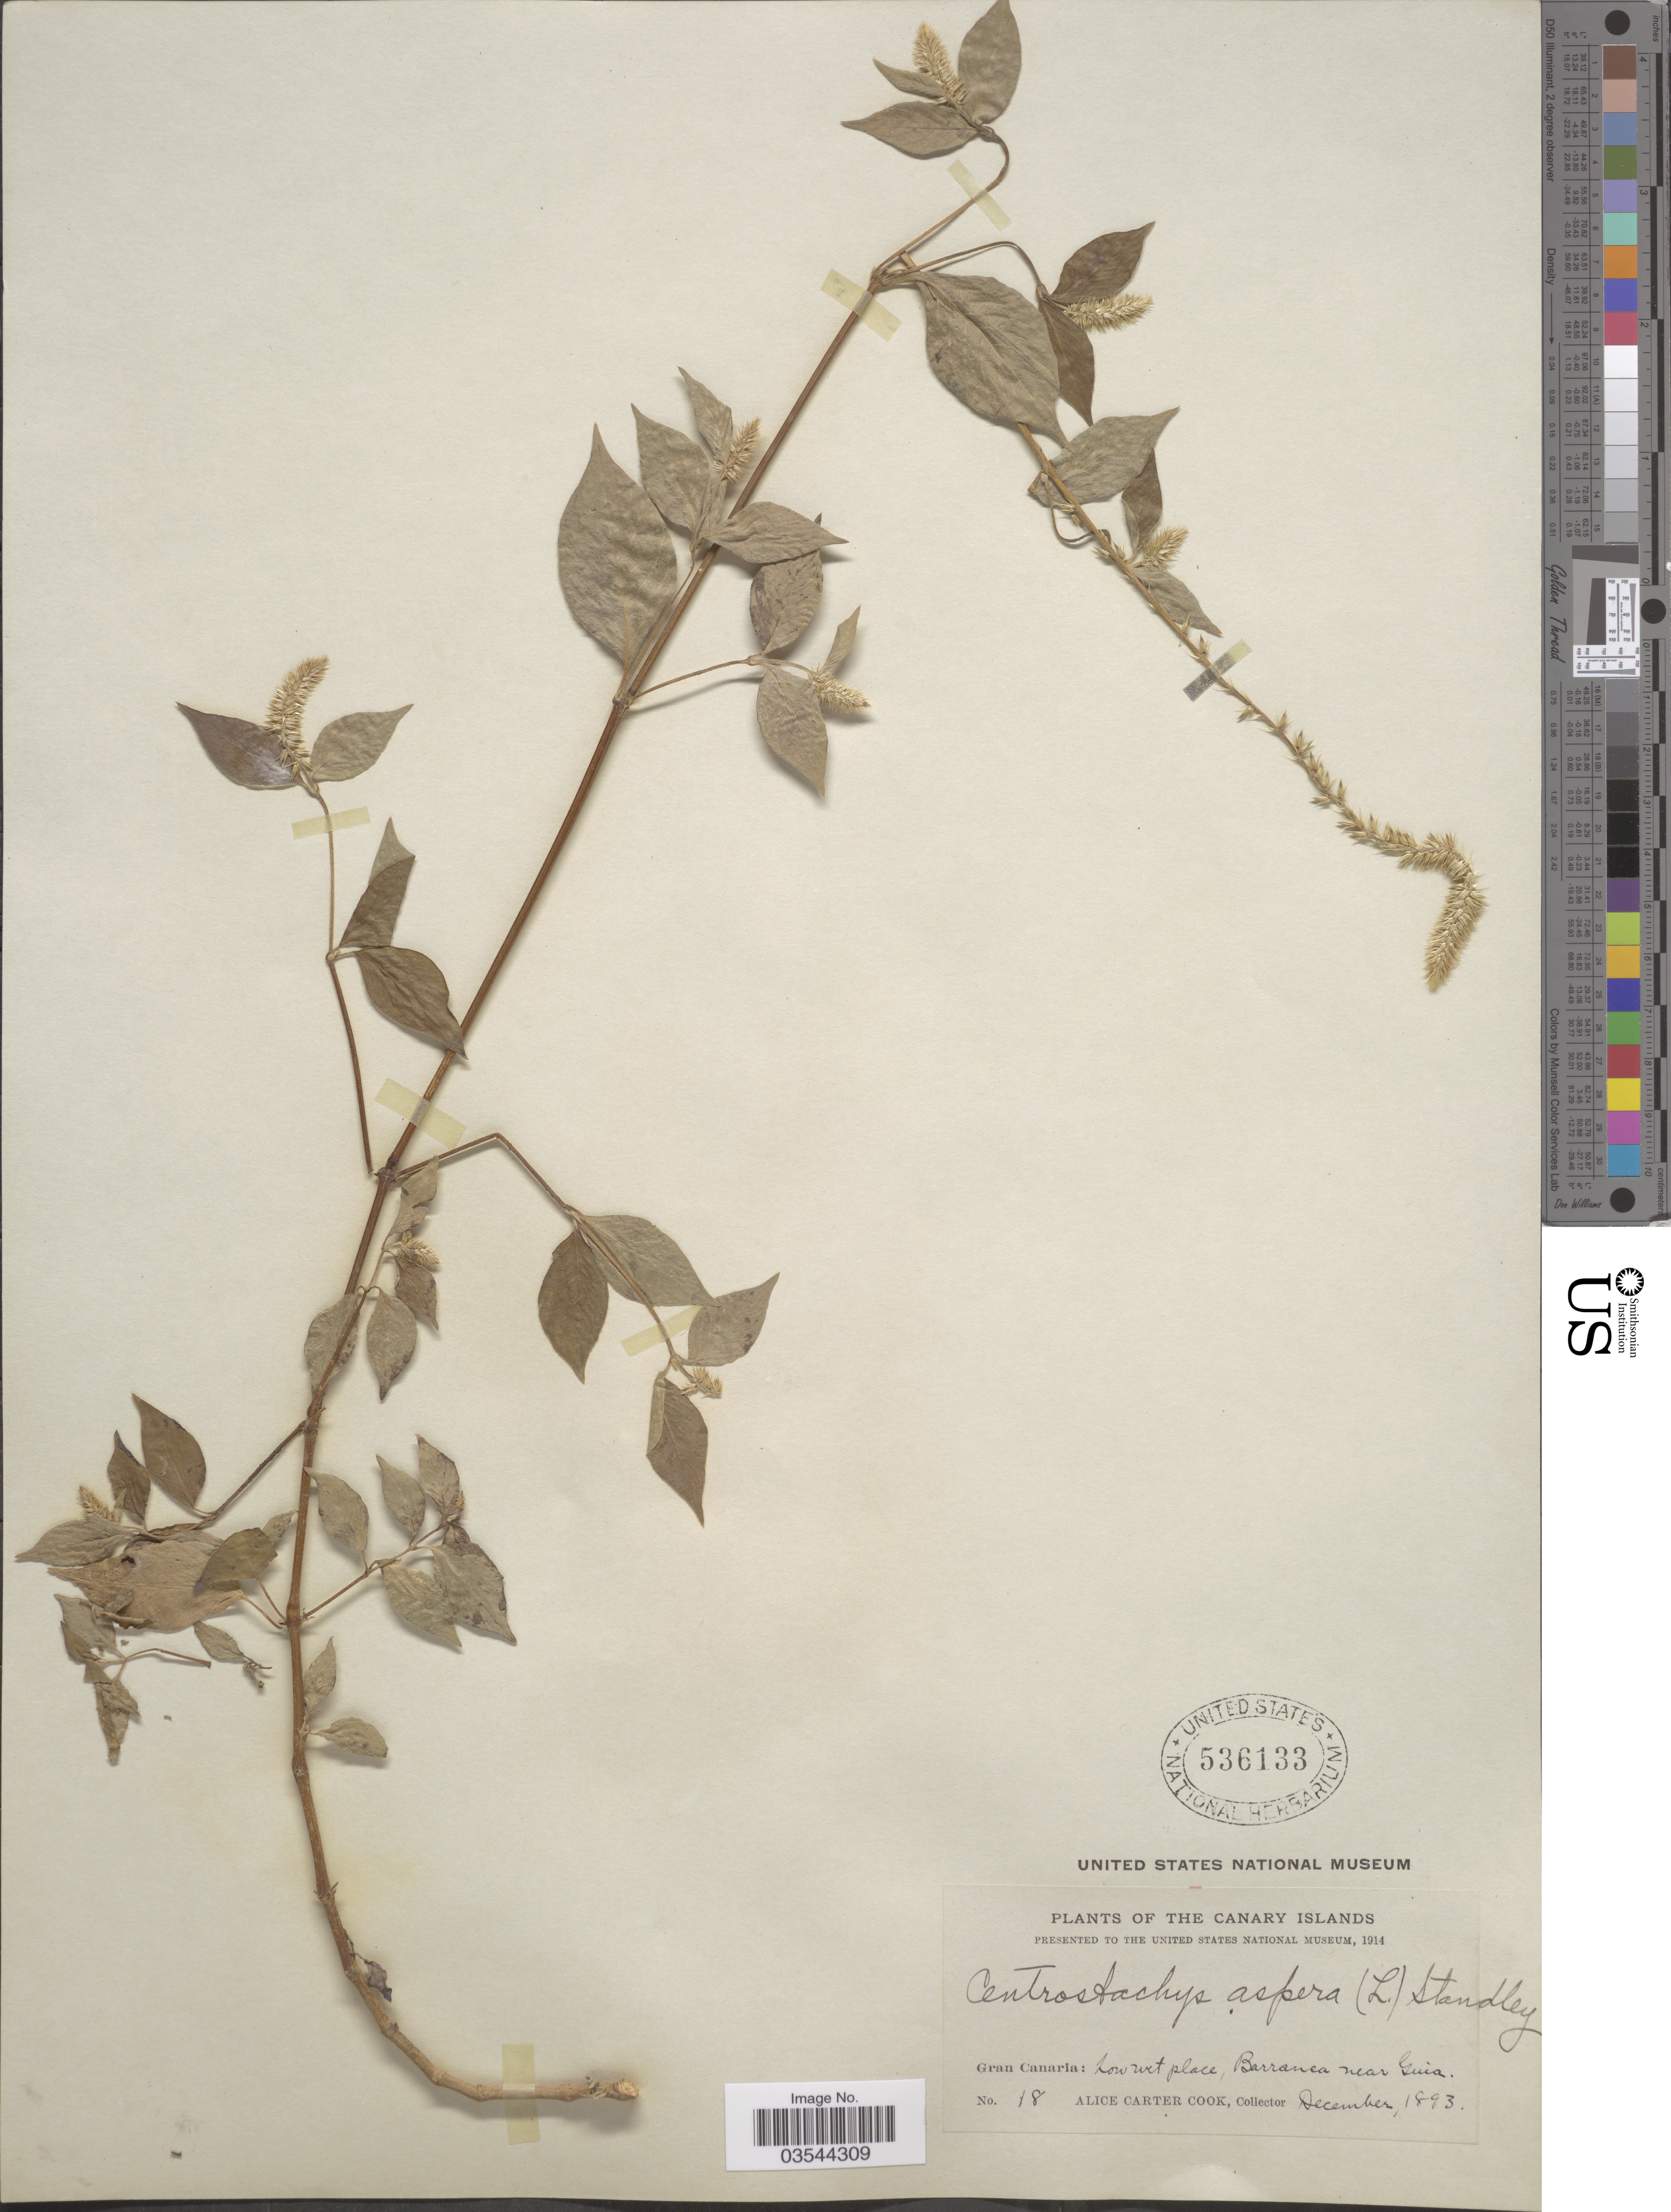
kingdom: Plantae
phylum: Tracheophyta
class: Magnoliopsida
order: Caryophyllales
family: Amaranthaceae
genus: Achyranthes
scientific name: Achyranthes aspera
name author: L.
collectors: Alice C. Cook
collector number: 18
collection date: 1893-12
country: Spain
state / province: Canarias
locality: The Canary Islands. Gran Canaria: Low wet place, Barranca near Guia.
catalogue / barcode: US 536133